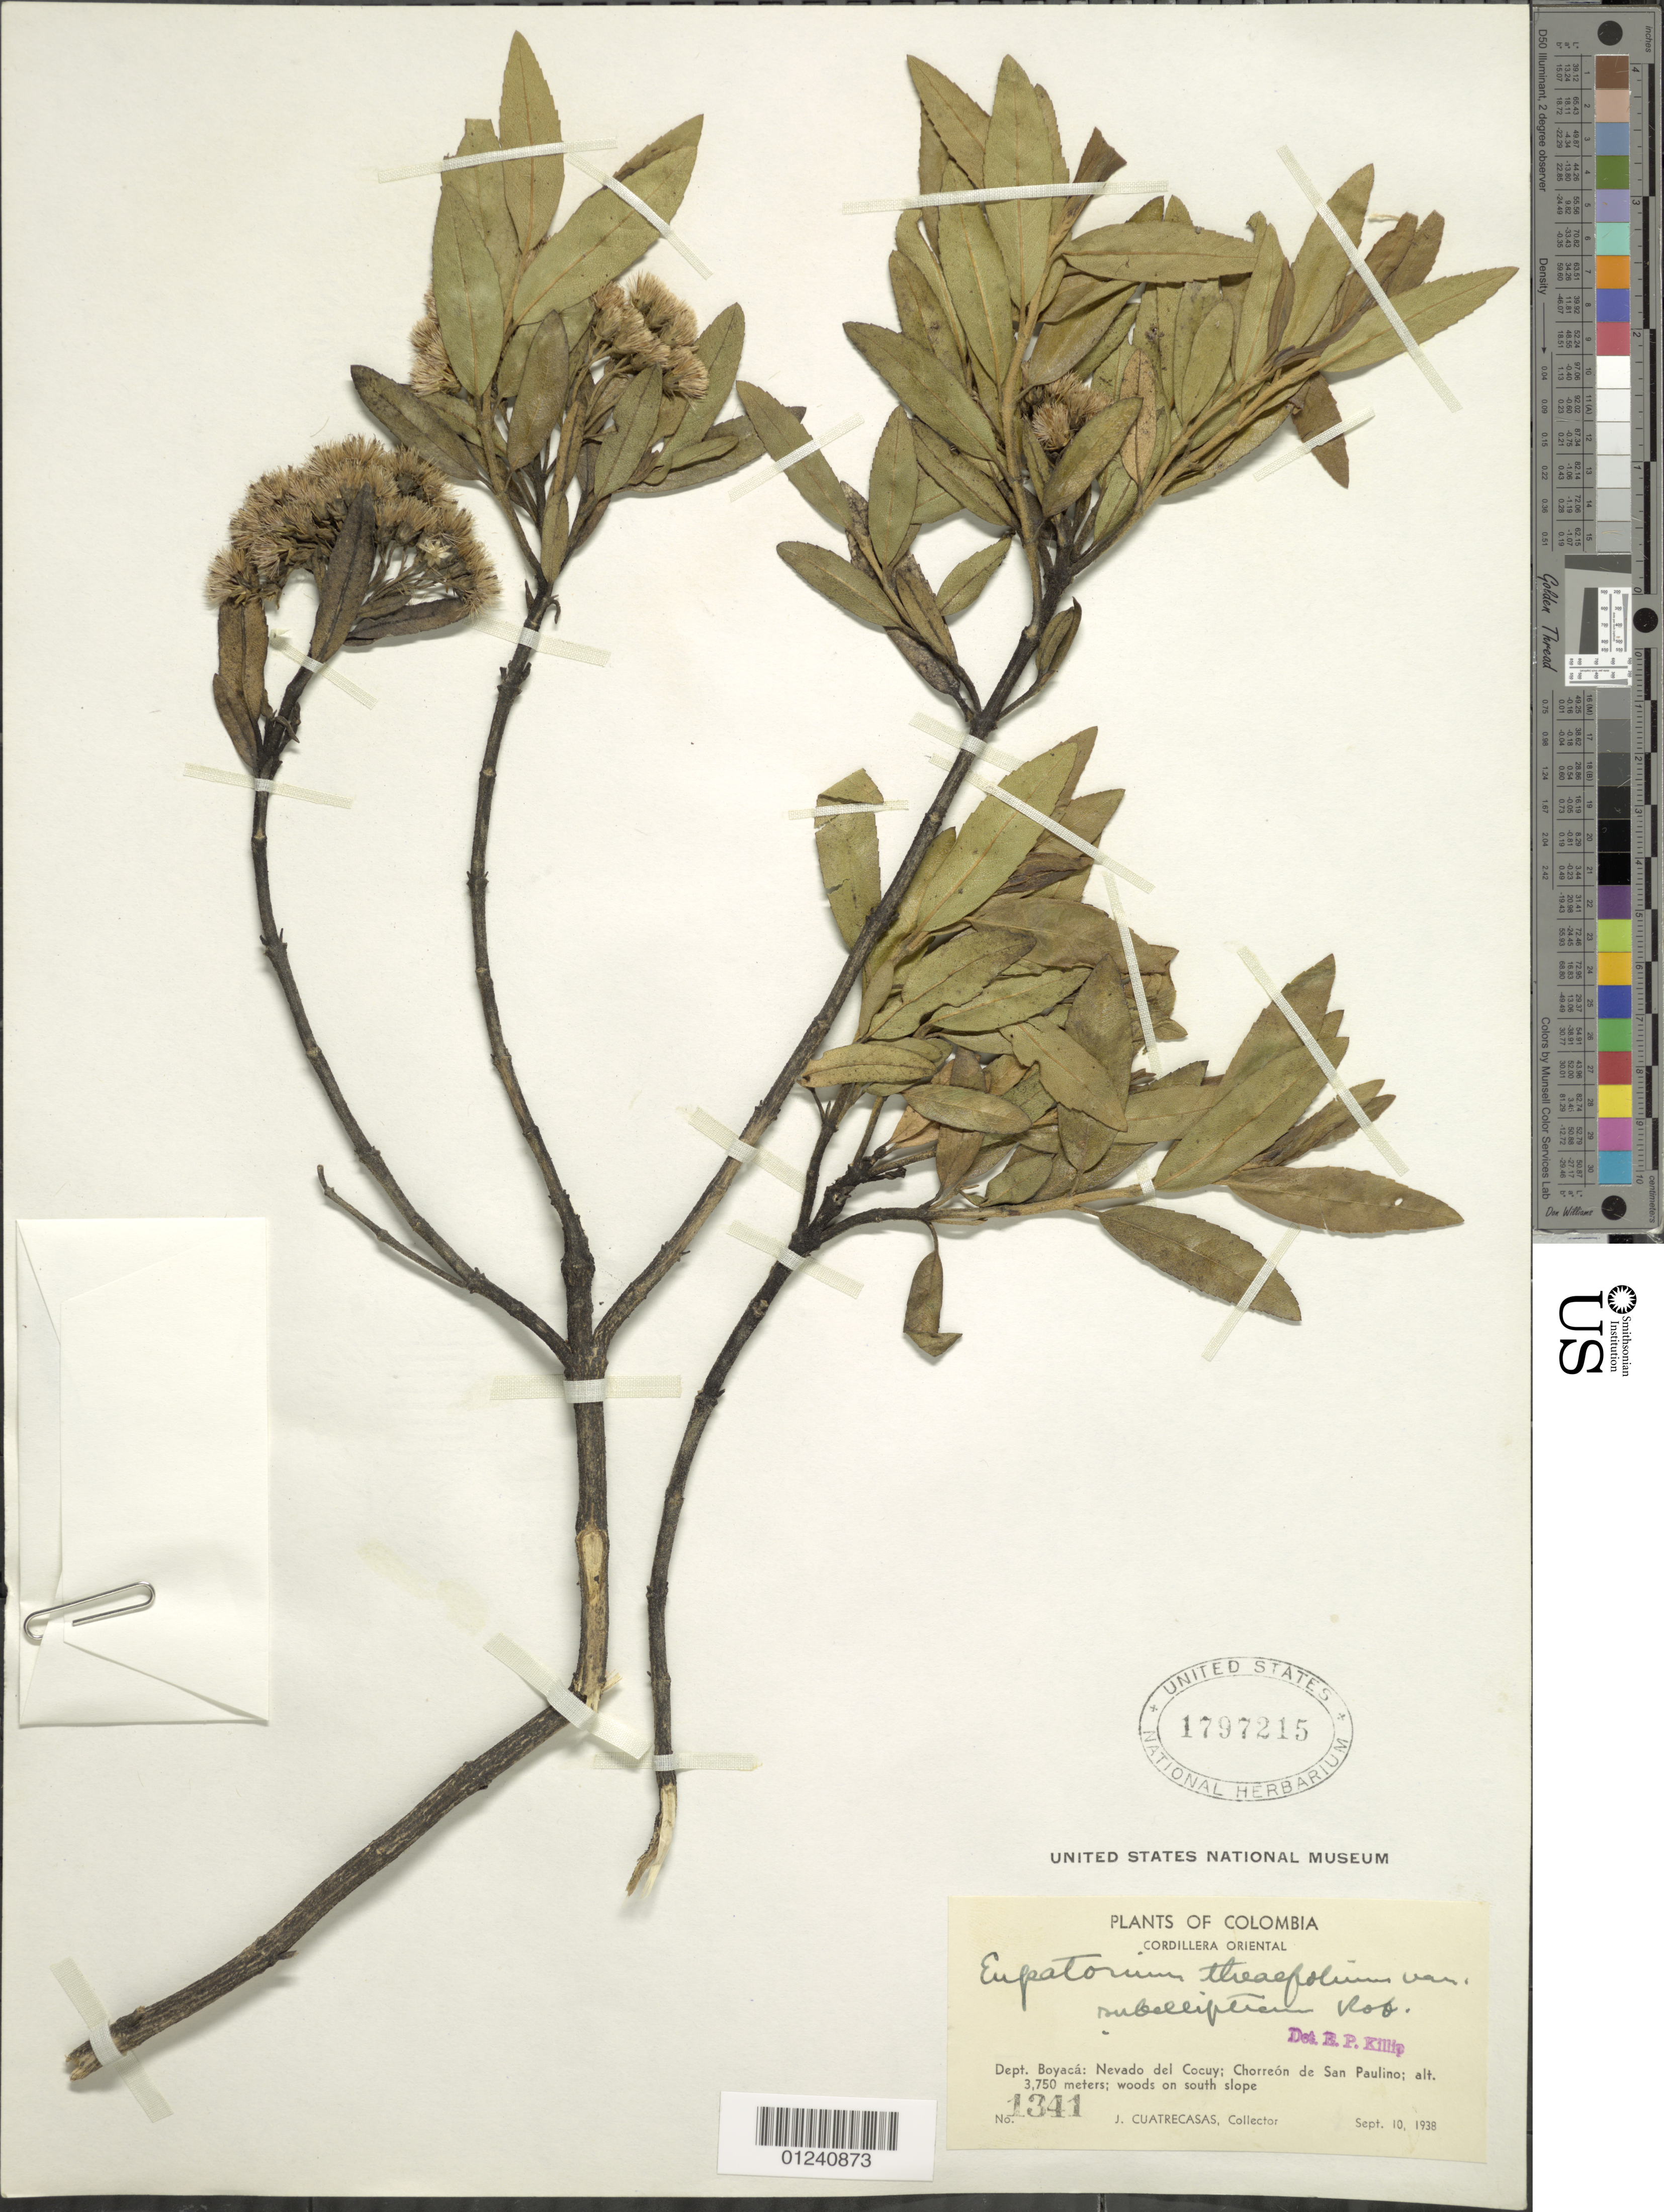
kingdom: Plantae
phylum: Tracheophyta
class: Magnoliopsida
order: Asterales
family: Asteraceae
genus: Ageratina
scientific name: Ageratina theaefolia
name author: (Benth.) R.M. King & H. Rob.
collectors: J. Cuatrecasas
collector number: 1341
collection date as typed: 10 Sep 1938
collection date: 1938-09-10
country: Colombia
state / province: Boyacá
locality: Nevada del Cocuy, Chorreon de San Paulino; woods on south slope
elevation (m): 3750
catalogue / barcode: US 1797215